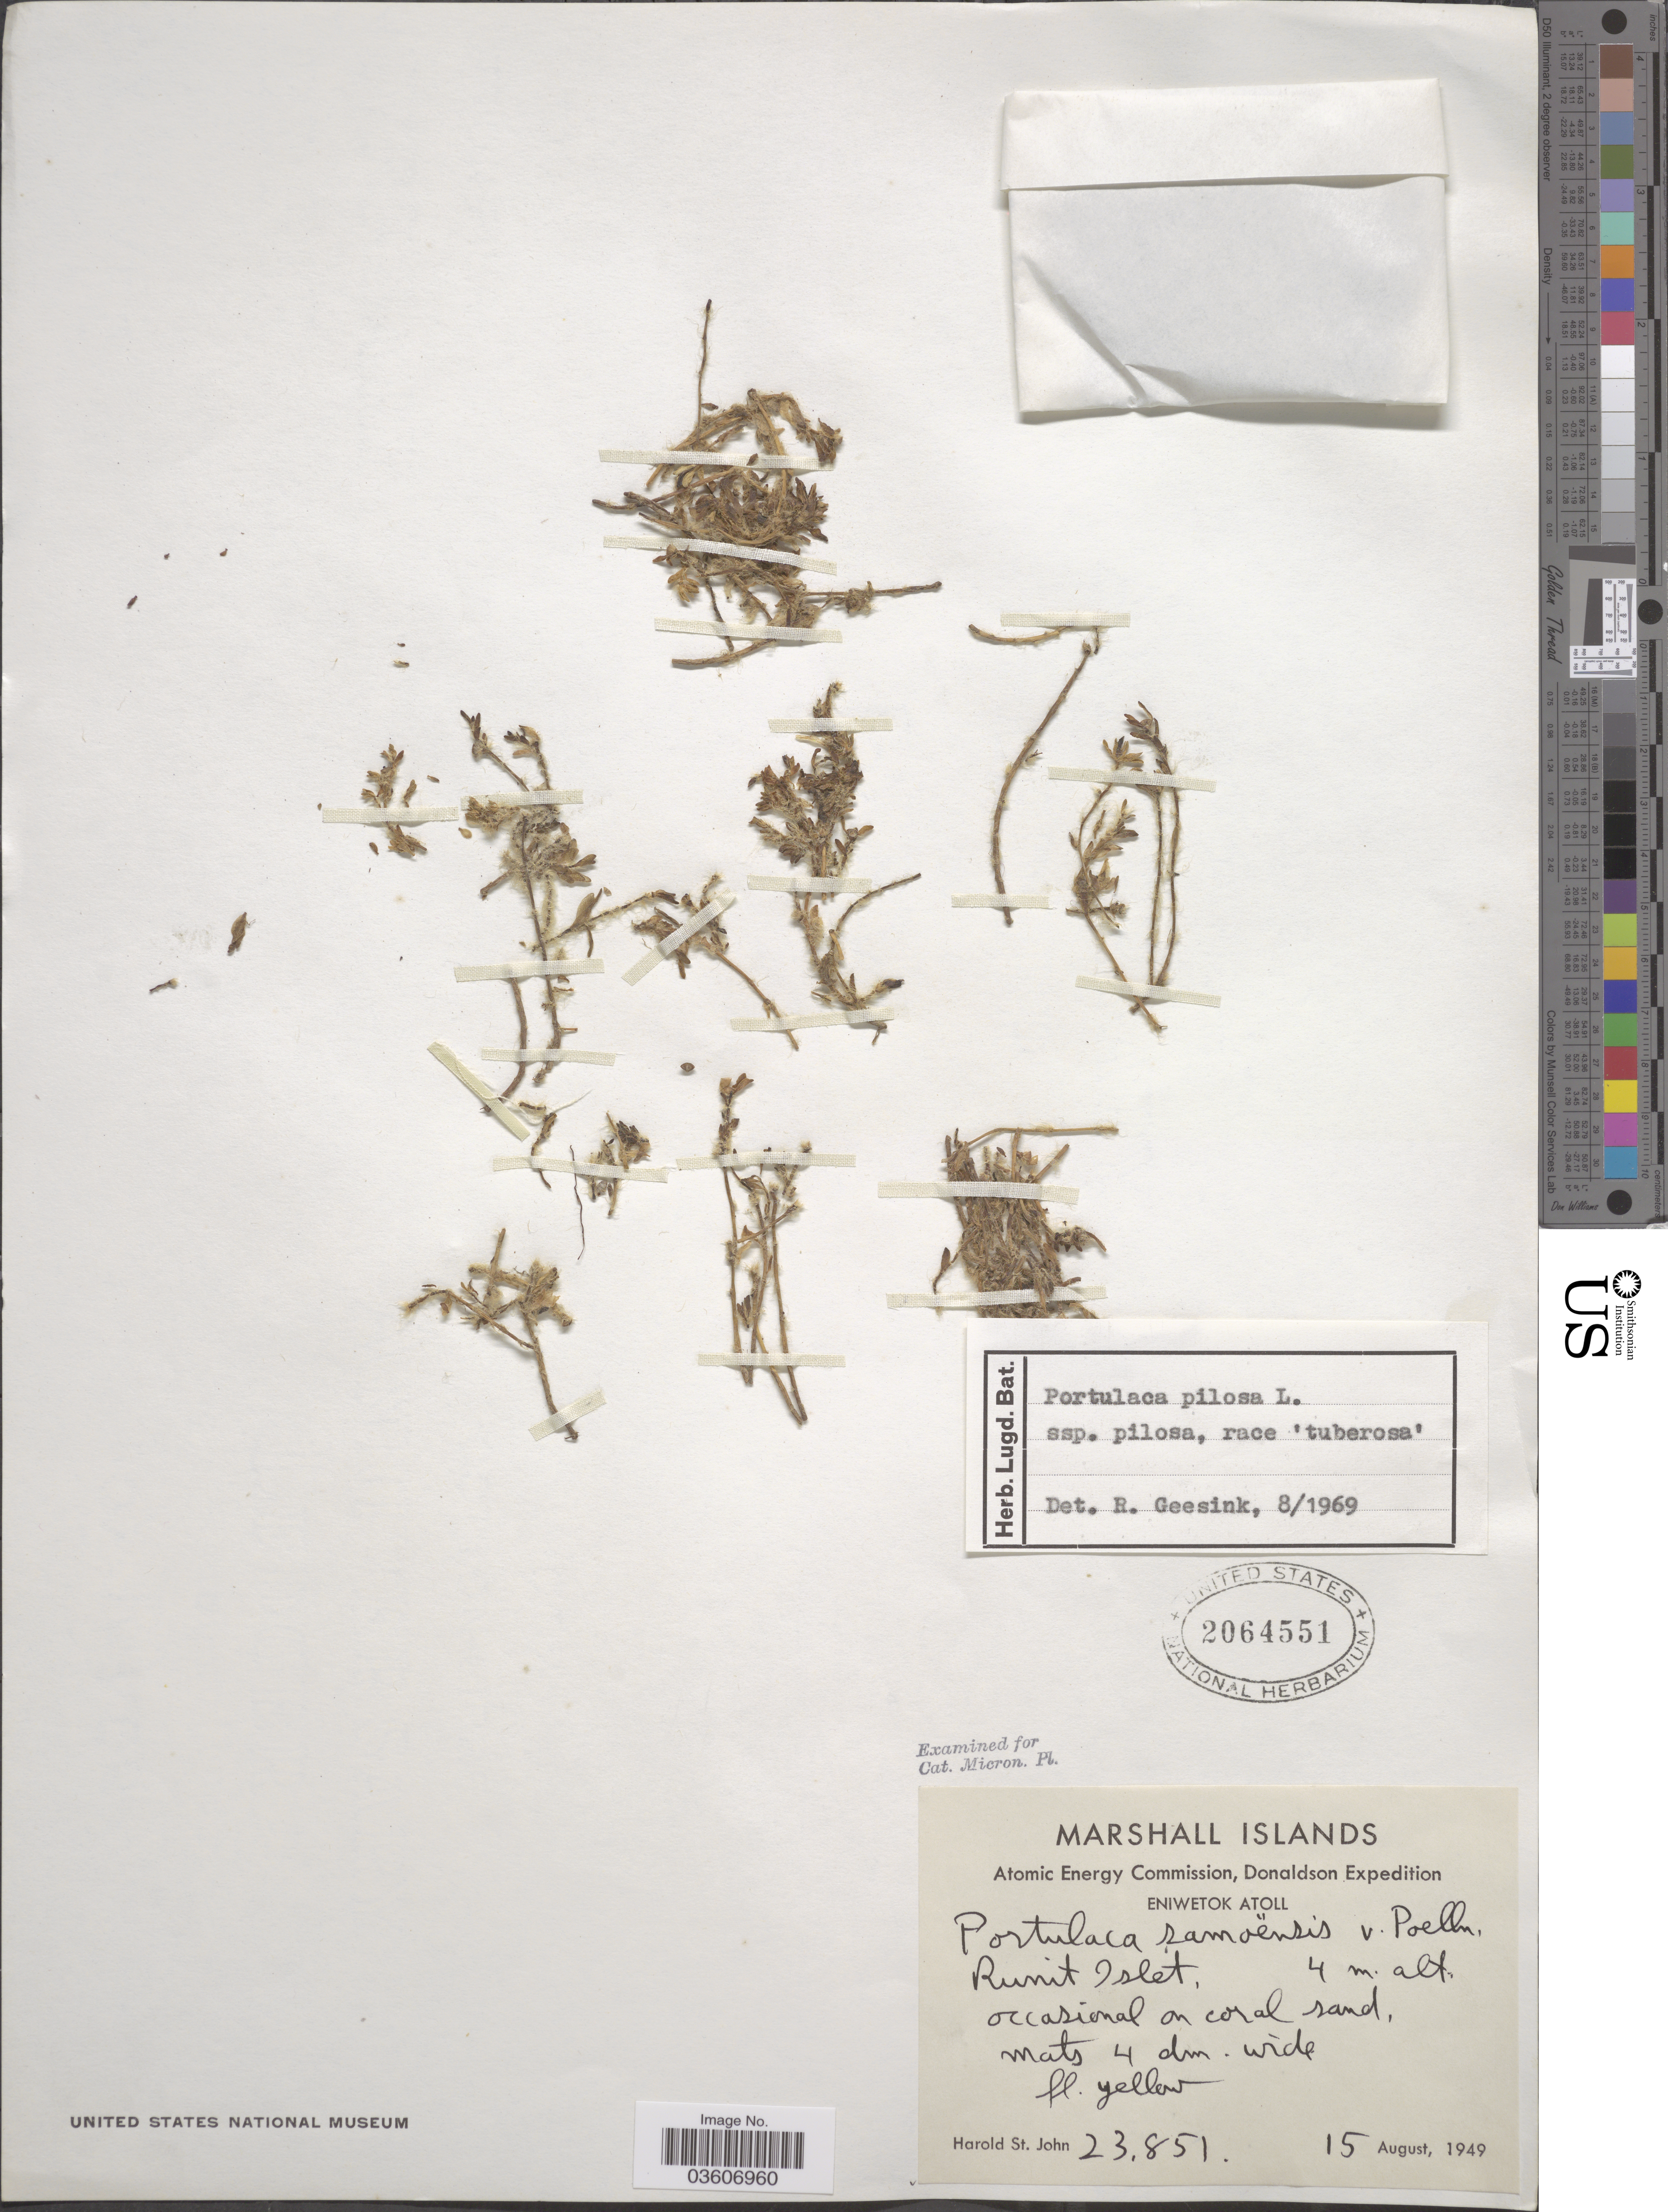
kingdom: Plantae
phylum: Tracheophyta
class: Magnoliopsida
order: Caryophyllales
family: Portulacaceae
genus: Portulaca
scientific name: Portulaca australis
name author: Endl.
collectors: H. St. John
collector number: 23851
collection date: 1949-08-15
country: Marshall Islands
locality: Eniwetok Atoll. Runit Islet.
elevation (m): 4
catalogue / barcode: US 2064551